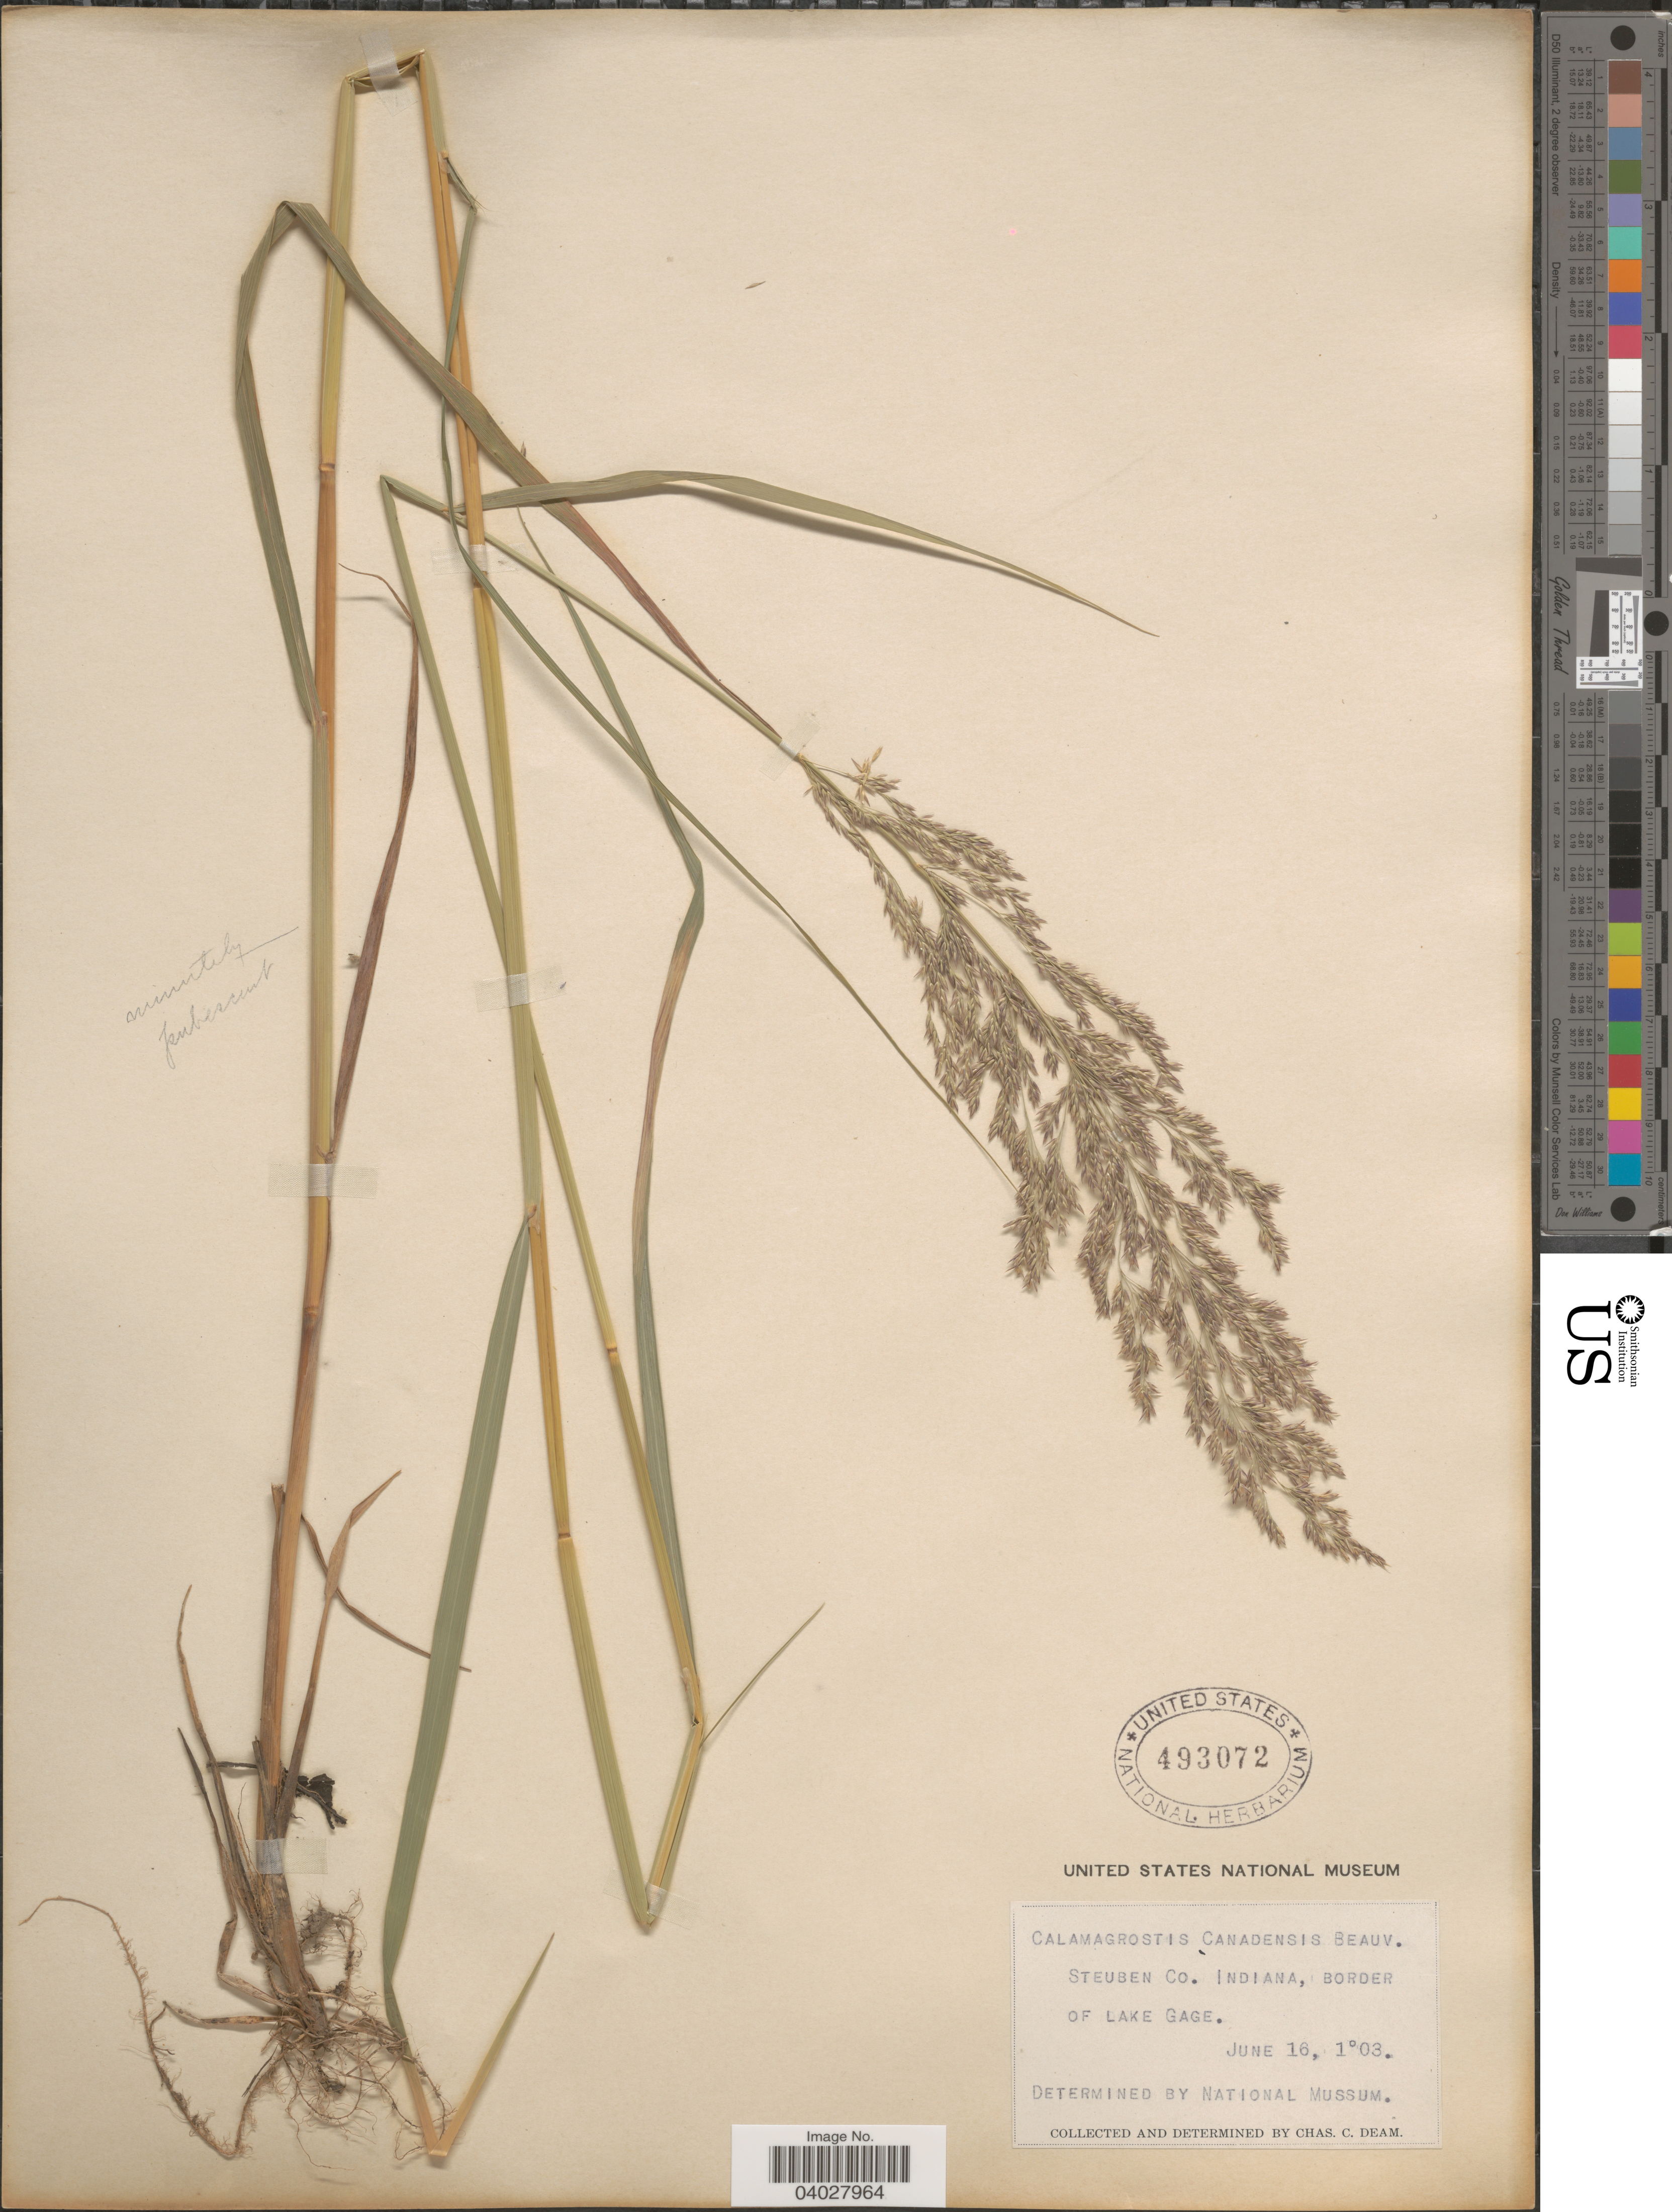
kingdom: Plantae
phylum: Tracheophyta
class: Liliopsida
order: Poales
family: Poaceae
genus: Calamagrostis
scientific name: Calamagrostis canadensis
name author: (Michx.) P. Beauv.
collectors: C. C. Deam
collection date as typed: June 16, 1°03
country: United States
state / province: Indiana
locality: Steuben Co. Indiana, border of Lake Gage.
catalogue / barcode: US 493072